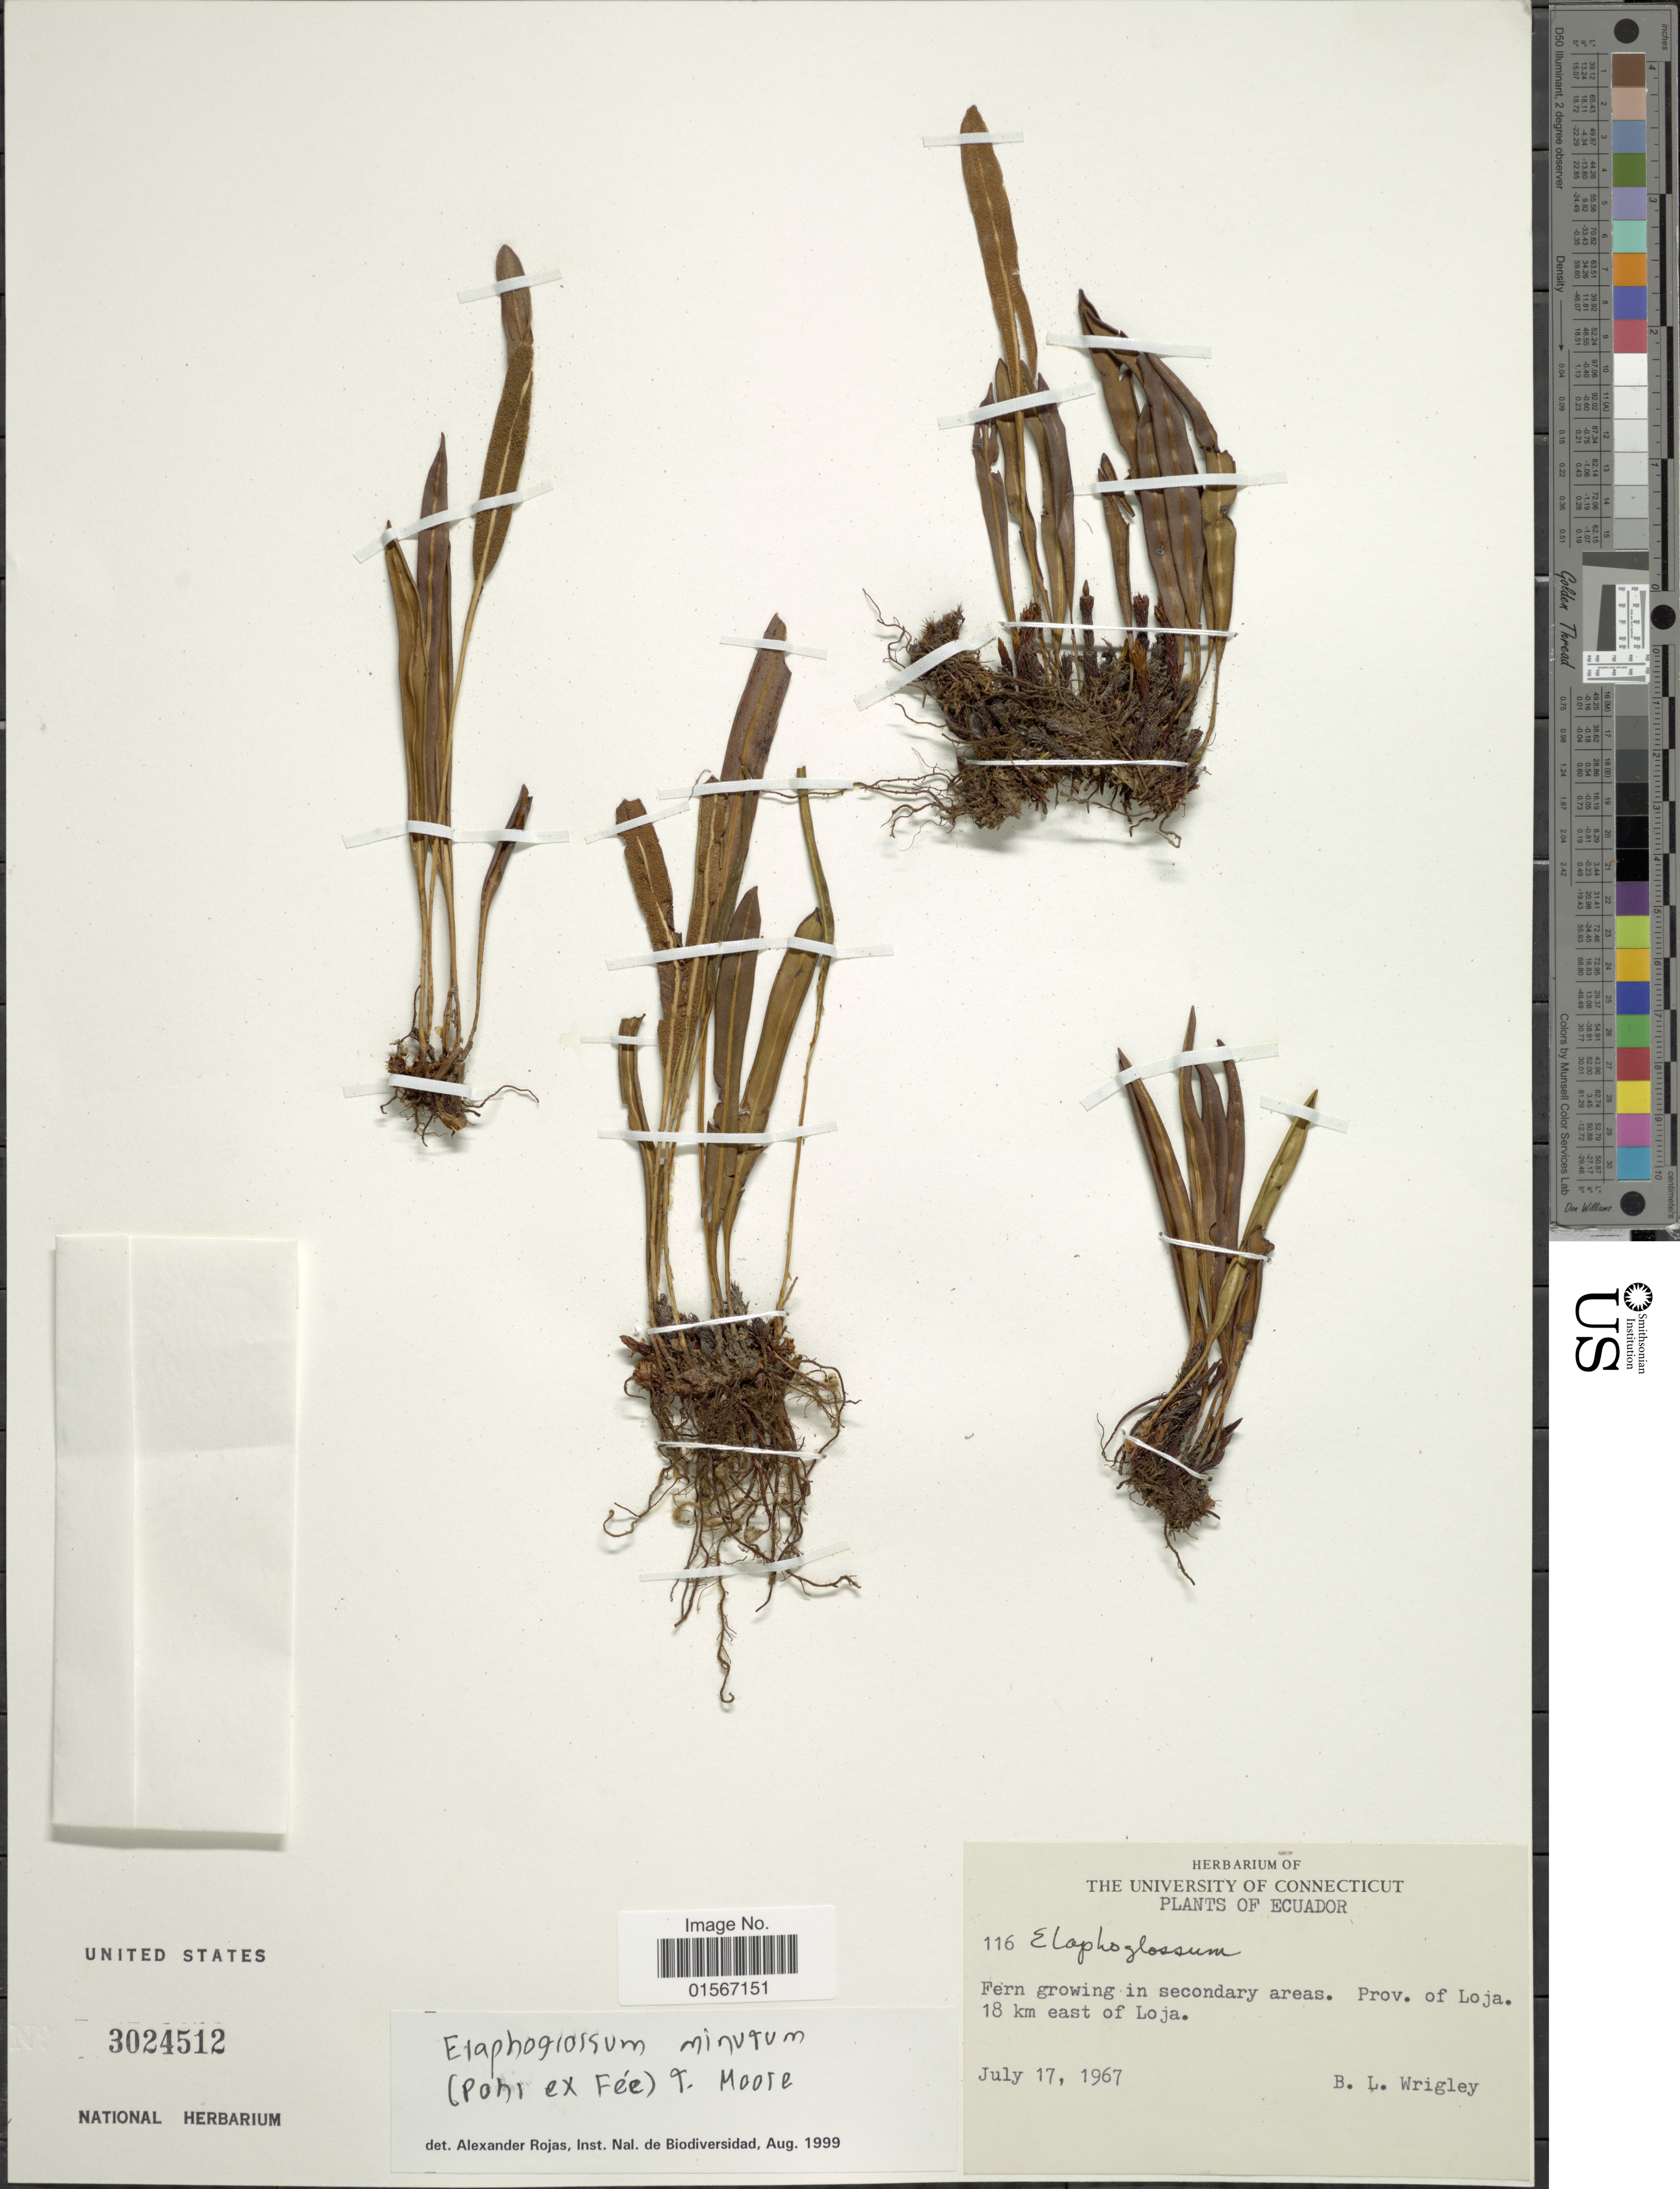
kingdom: Plantae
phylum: Tracheophyta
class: Polypodiopsida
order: Polypodiales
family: Dryopteridaceae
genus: Elaphoglossum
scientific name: Elaphoglossum minutum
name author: (Pohl ex Fée) T. Moore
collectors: B. L. Wrigley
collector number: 116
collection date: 1967-07-17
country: Ecuador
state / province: Loja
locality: Ecuador, Prov. of Loja. 18 km east of Loja.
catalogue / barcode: US 3024512